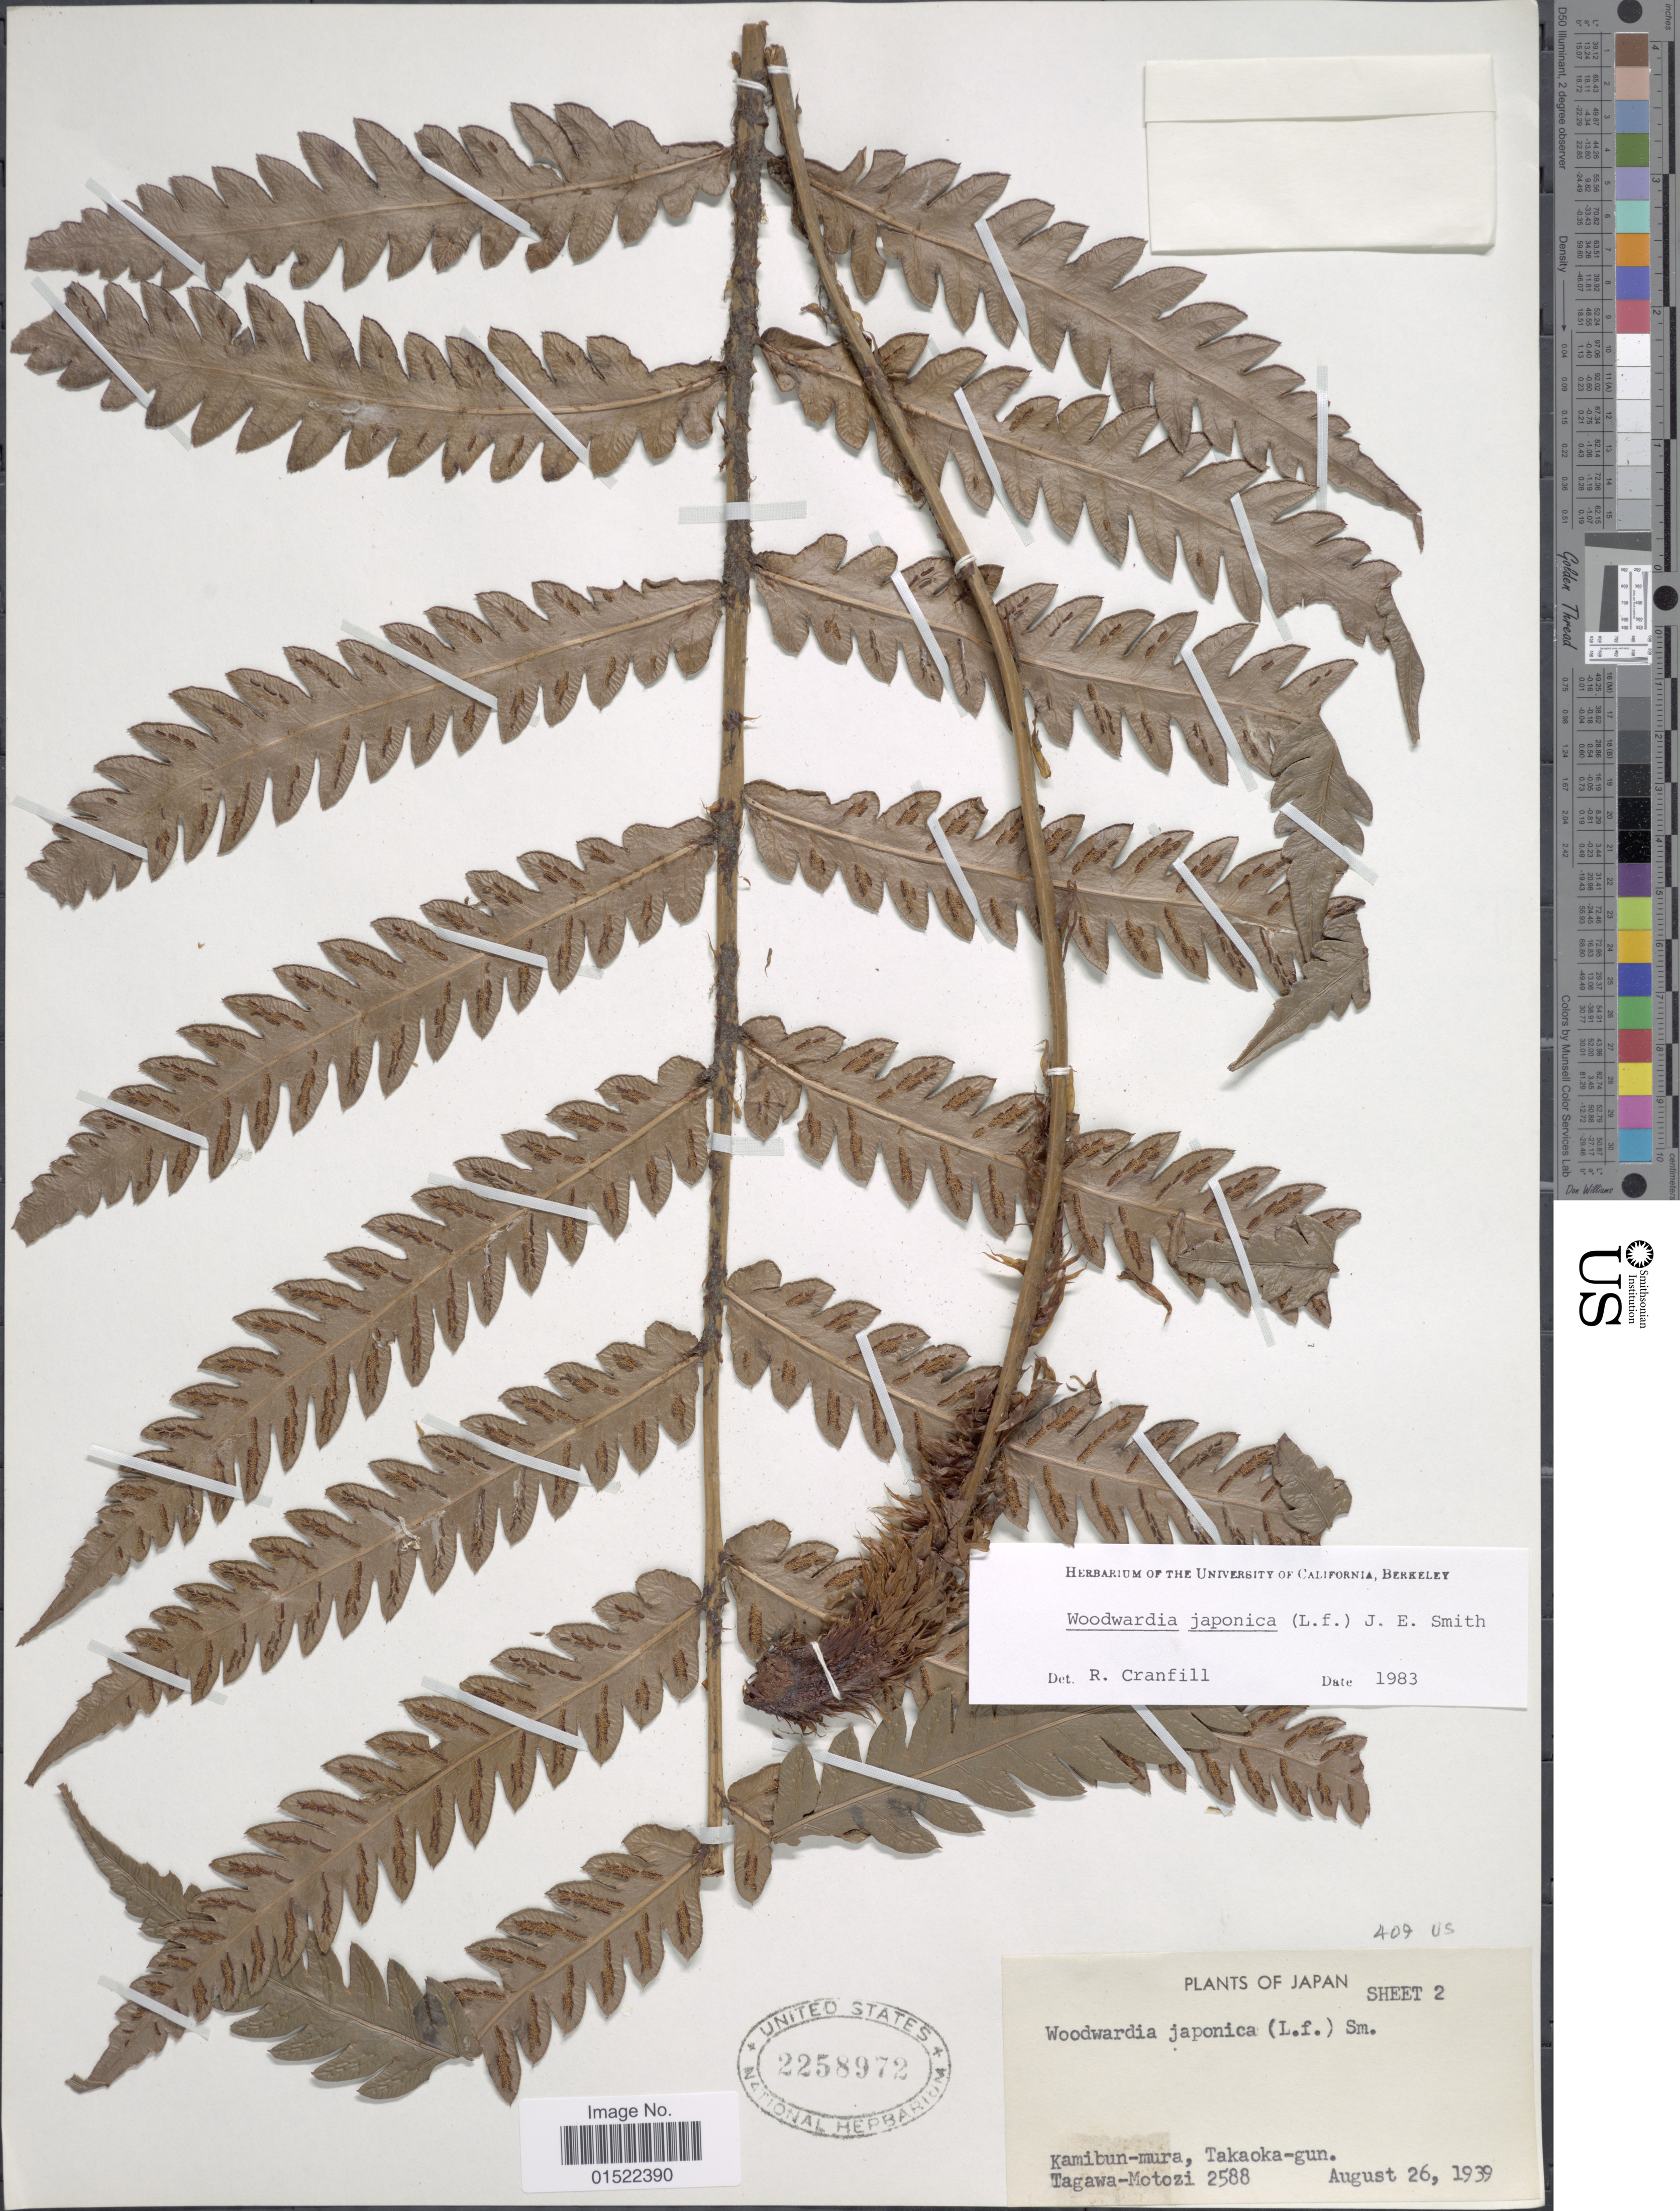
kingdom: Plantae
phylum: Tracheophyta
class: Polypodiopsida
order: Polypodiales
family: Blechnaceae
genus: Woodwardia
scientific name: Woodwardia japonica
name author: (L. f.) Sm.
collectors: M. Tagawa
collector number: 2588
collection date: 1939-08-26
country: Japan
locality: Kamibun-mura, Takaoka-gun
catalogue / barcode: US 2258972